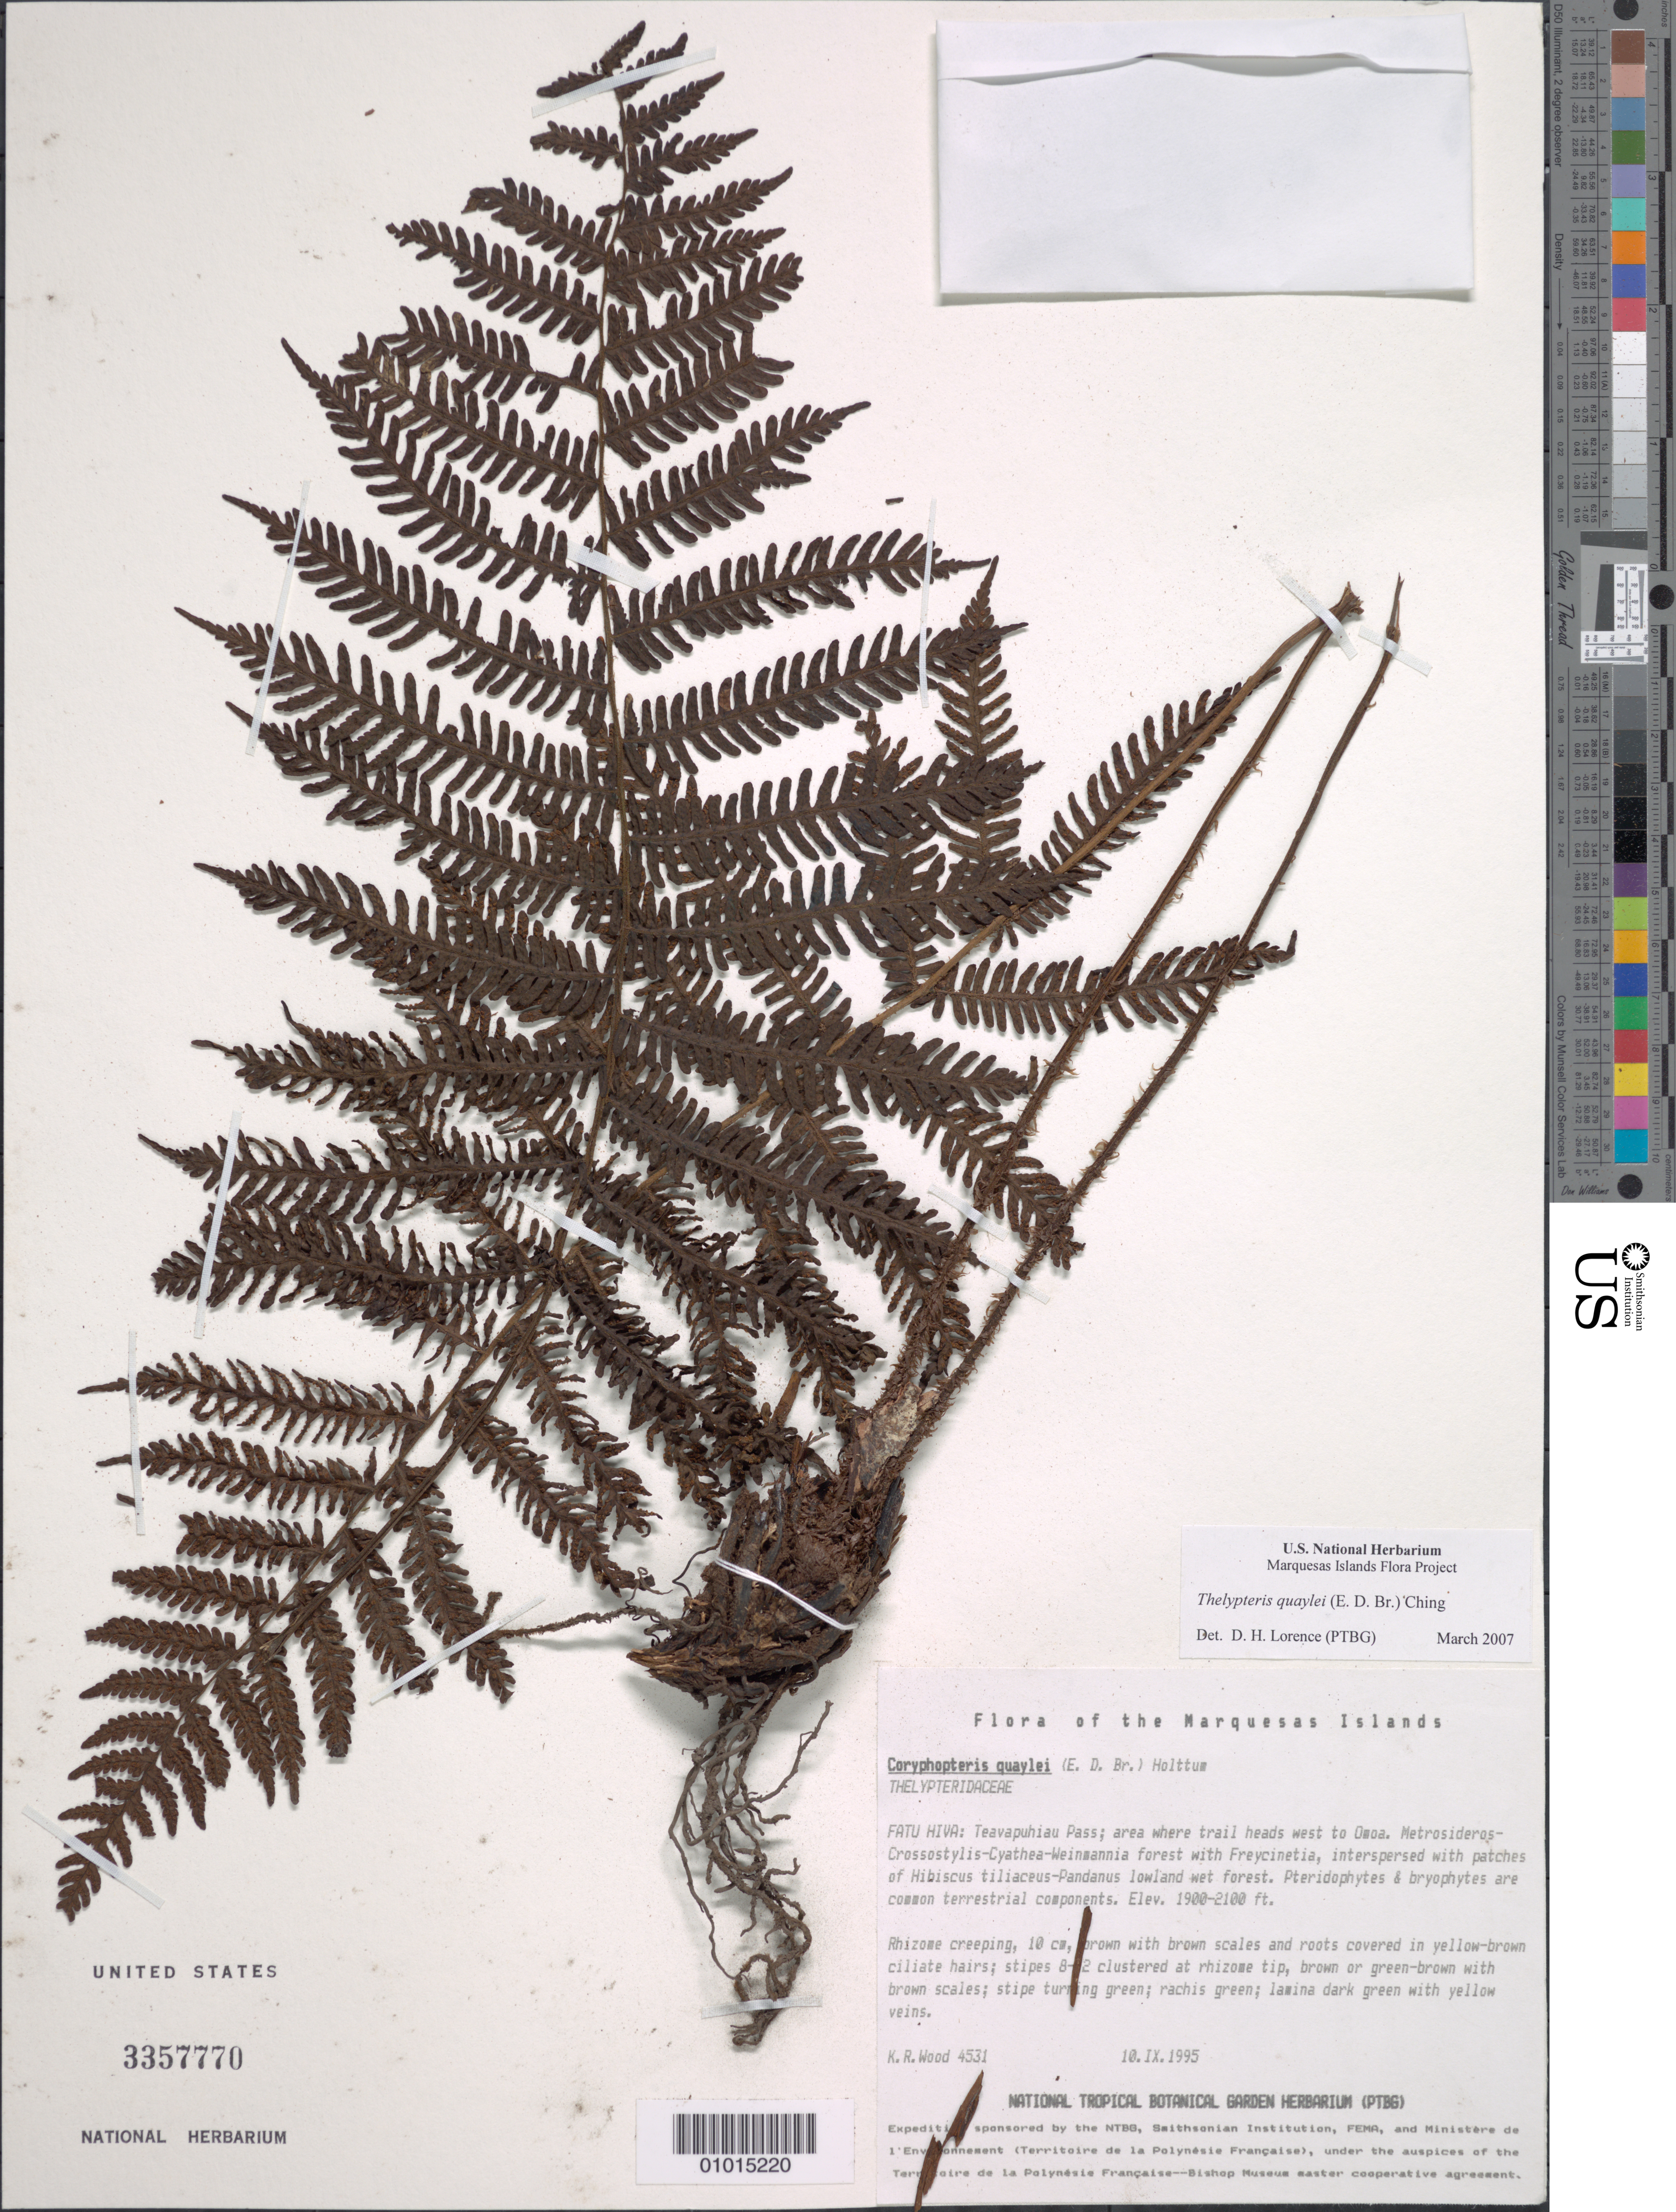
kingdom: Plantae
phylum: Tracheophyta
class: Polypodiopsida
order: Polypodiales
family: Thelypteridaceae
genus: Coryphopteris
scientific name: Coryphopteris quaylei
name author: (E.D. Br.) Holttum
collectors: K. R. Wood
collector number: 4531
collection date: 1995-09-10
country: French Polynesia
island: Fatu Hiva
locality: Teavapuhiau Pass, area where trail heads W to 'Omo'a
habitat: Metrosideros - Crossostylis - Cyathea - Weinmannia w/ Freycinetia, interspersed w/ Hibiscus tiliaceus - Pandanus lowland wet forest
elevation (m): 579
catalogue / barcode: US 3357770